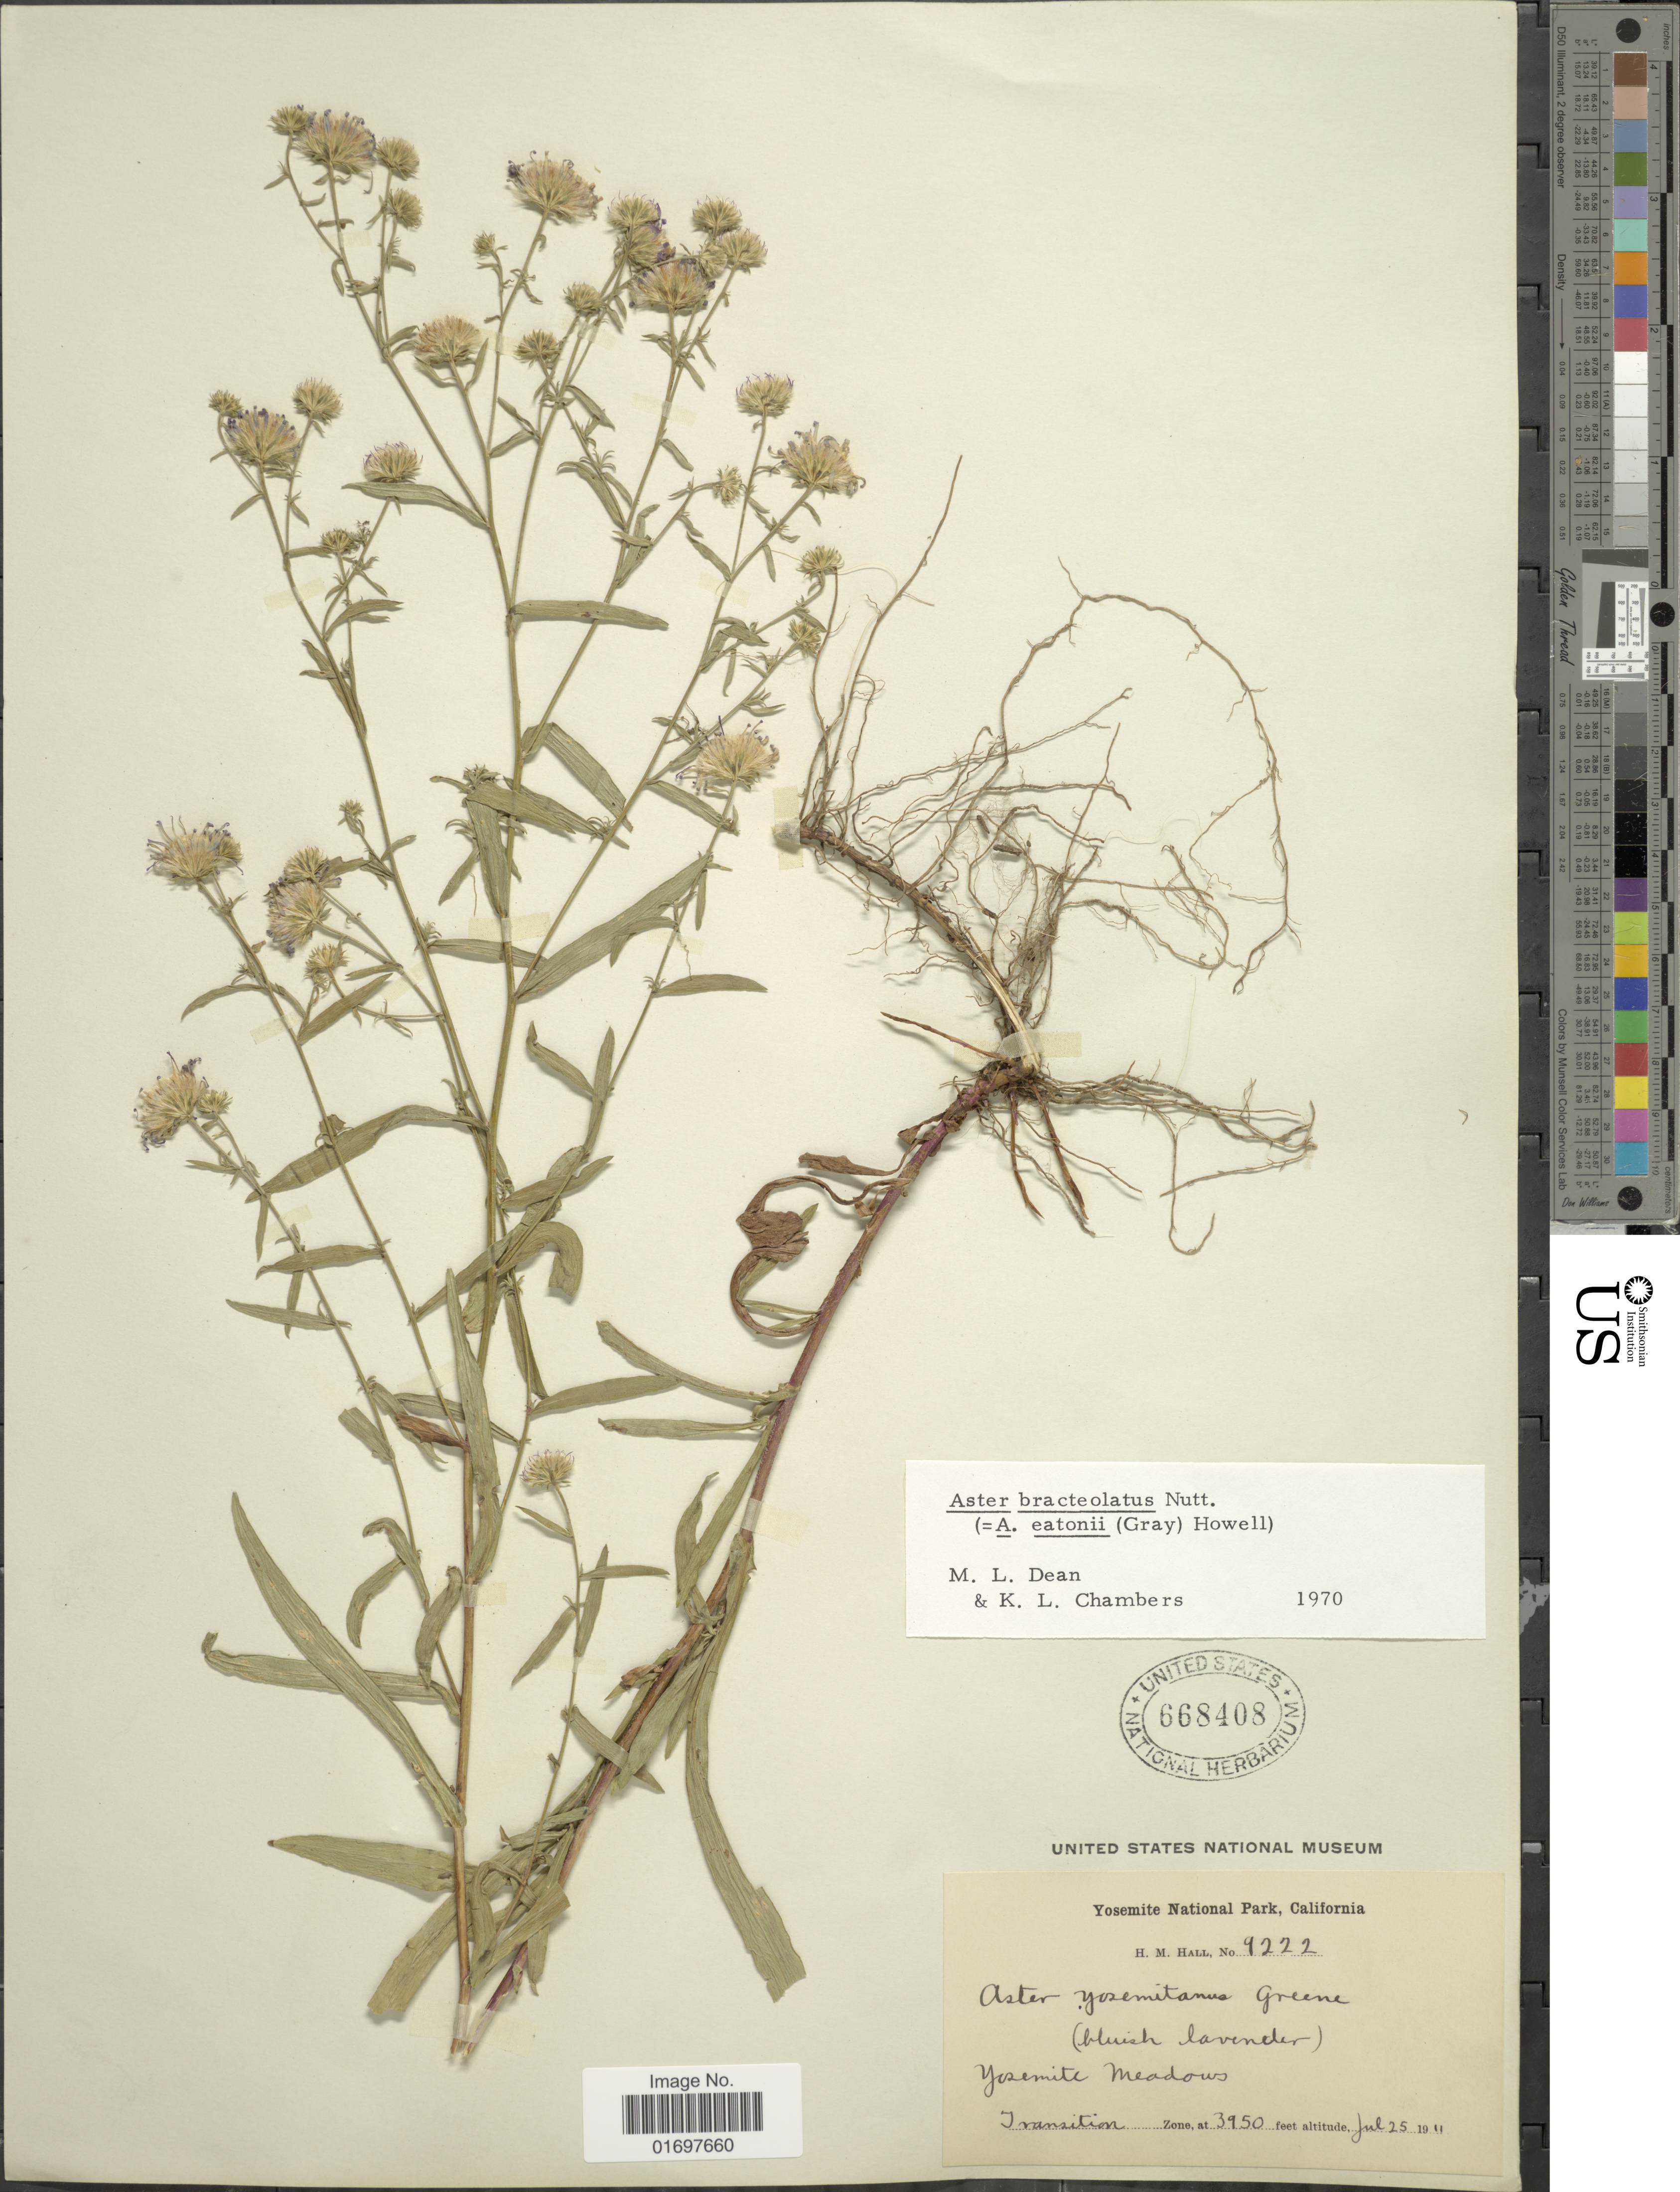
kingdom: Plantae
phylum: Tracheophyta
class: Magnoliopsida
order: Asterales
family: Asteraceae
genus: Symphyotrichum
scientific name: Symphyotrichum bracteolatum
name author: (Nutt.) G.L. Nesom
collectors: H. M. Hall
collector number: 9222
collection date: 1911-07-25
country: United States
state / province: California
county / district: Mariposa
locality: Yosemite National Park, California. Yosemite meadows.Transition Zone.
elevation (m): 1204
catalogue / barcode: US 668408